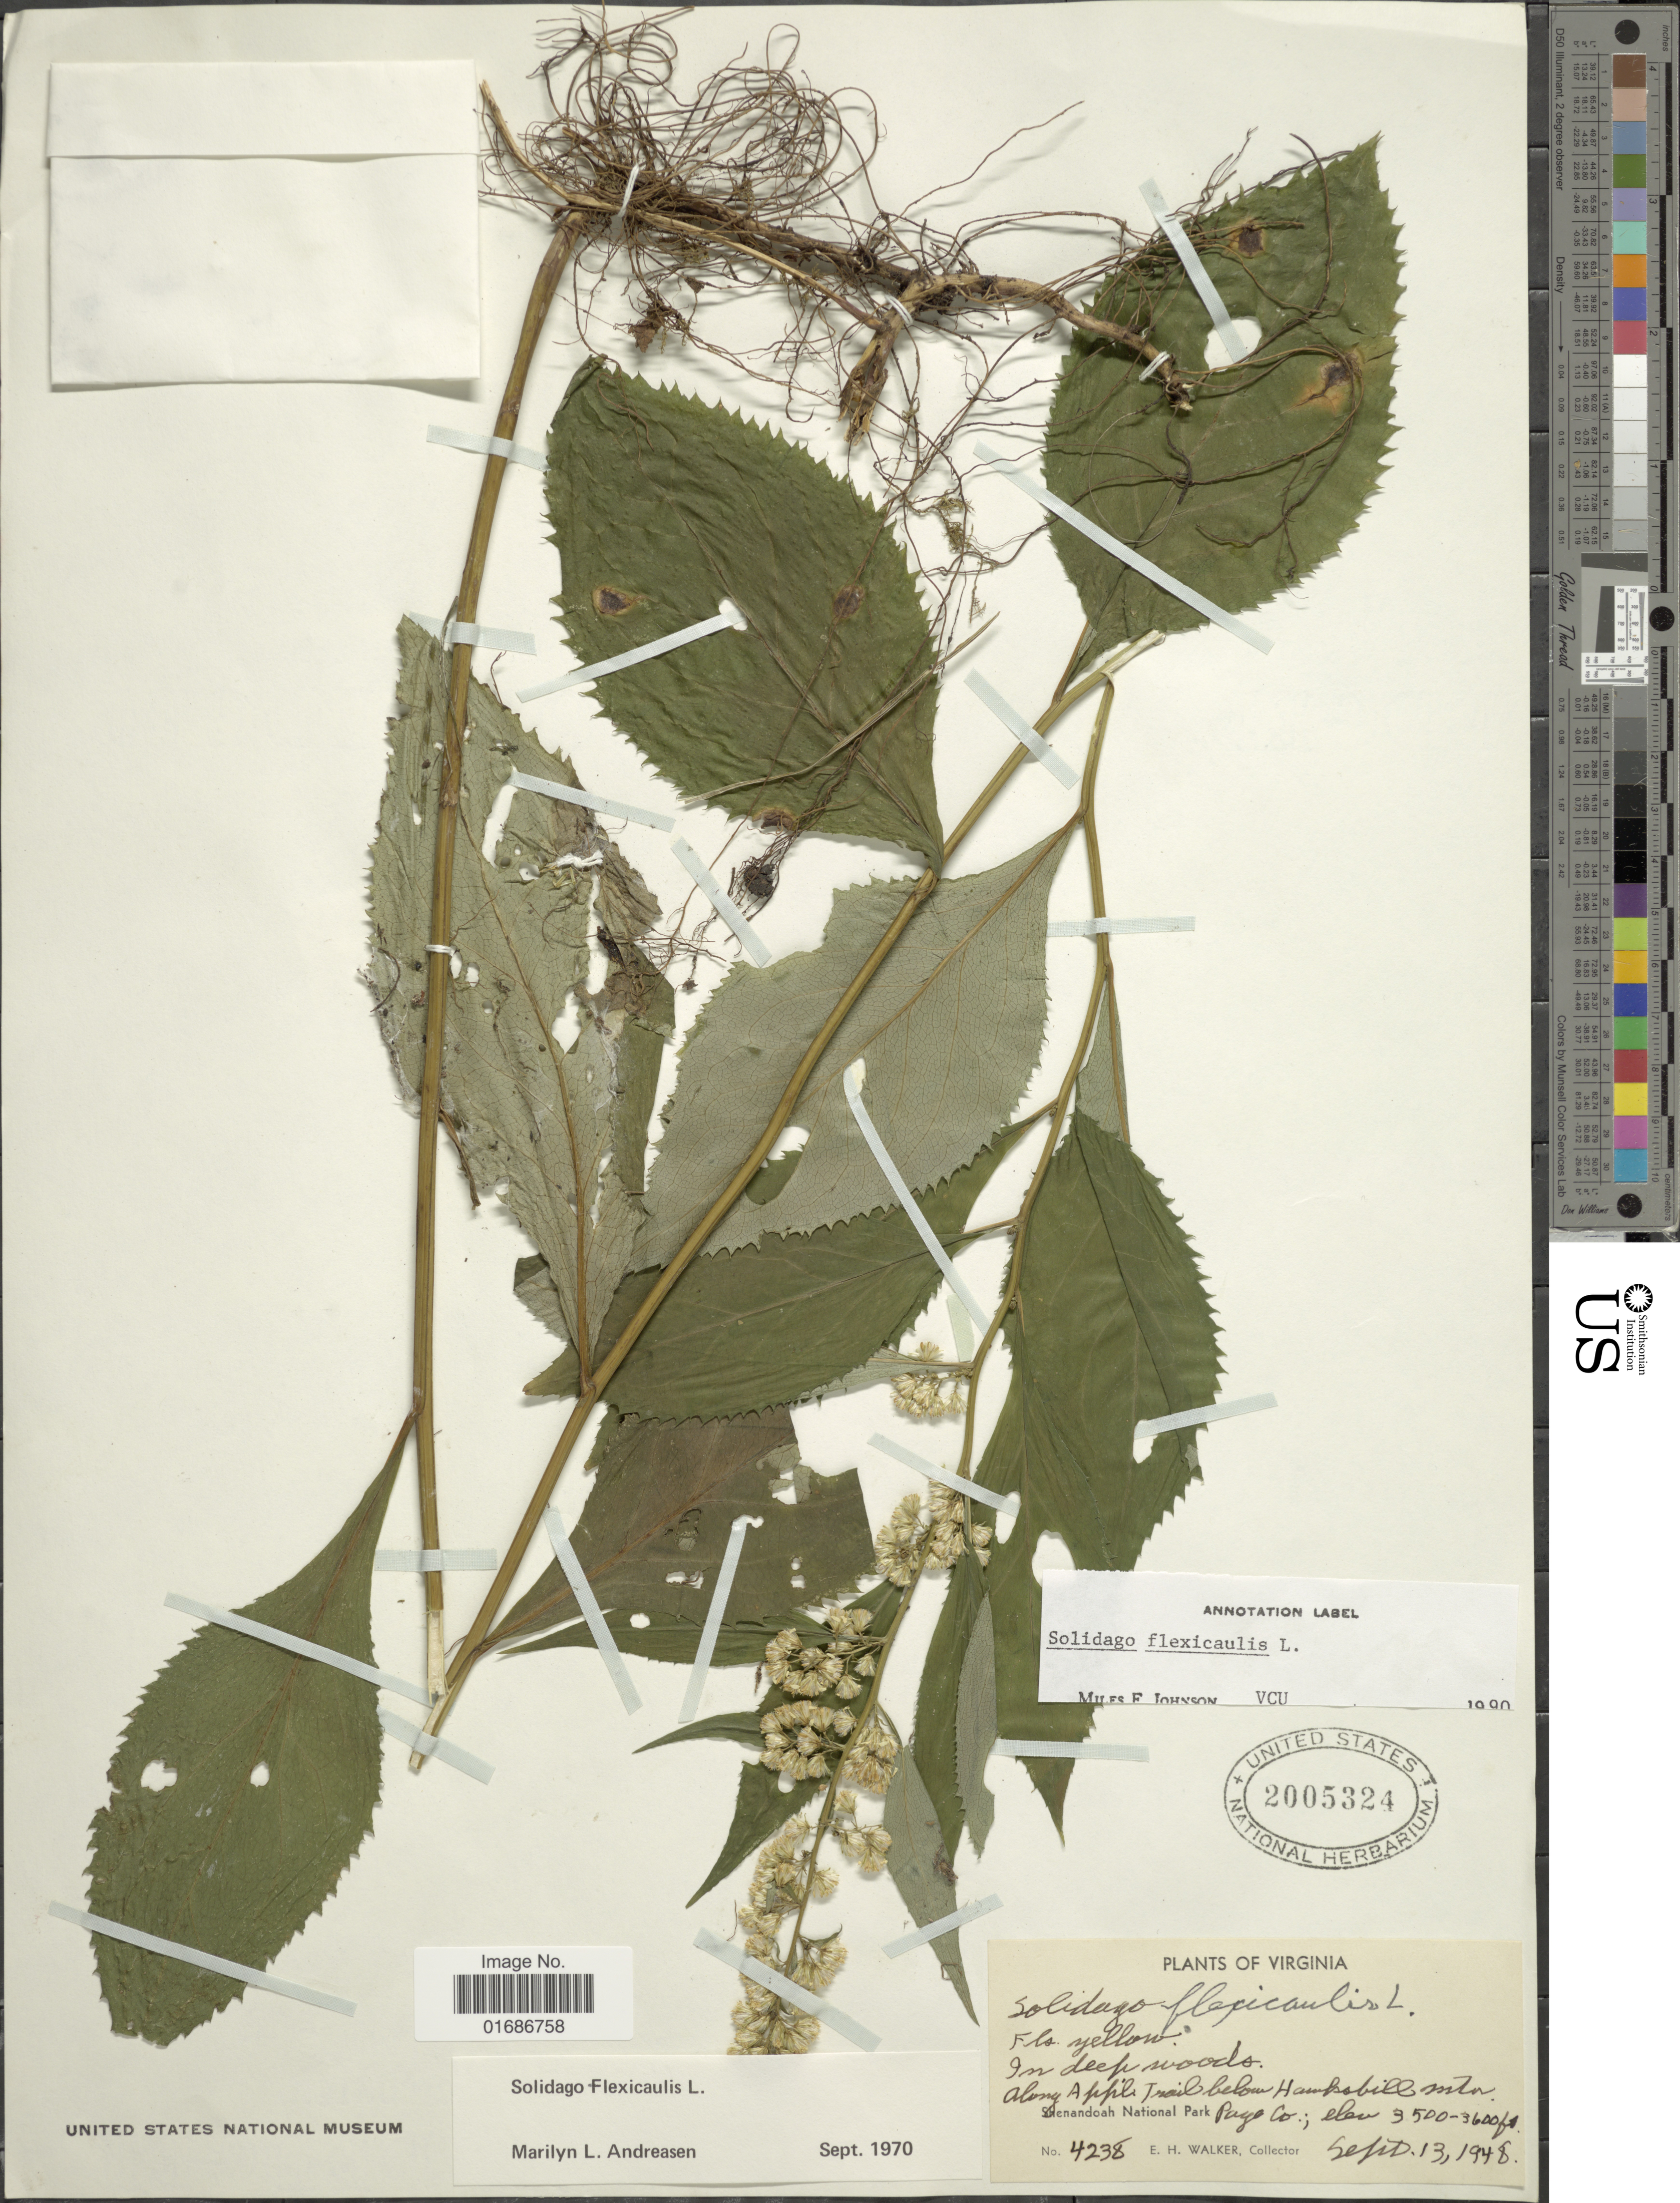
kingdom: Plantae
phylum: Tracheophyta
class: Magnoliopsida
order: Asterales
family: Asteraceae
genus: Solidago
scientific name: Solidago flexicaulis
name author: L.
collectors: E. H. Walker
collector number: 4238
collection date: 1948-09-13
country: United States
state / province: Virginia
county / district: Page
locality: Along Apple Trail below Hampobill Mts. Shenandoah National Park.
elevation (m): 1067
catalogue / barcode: US 2005324